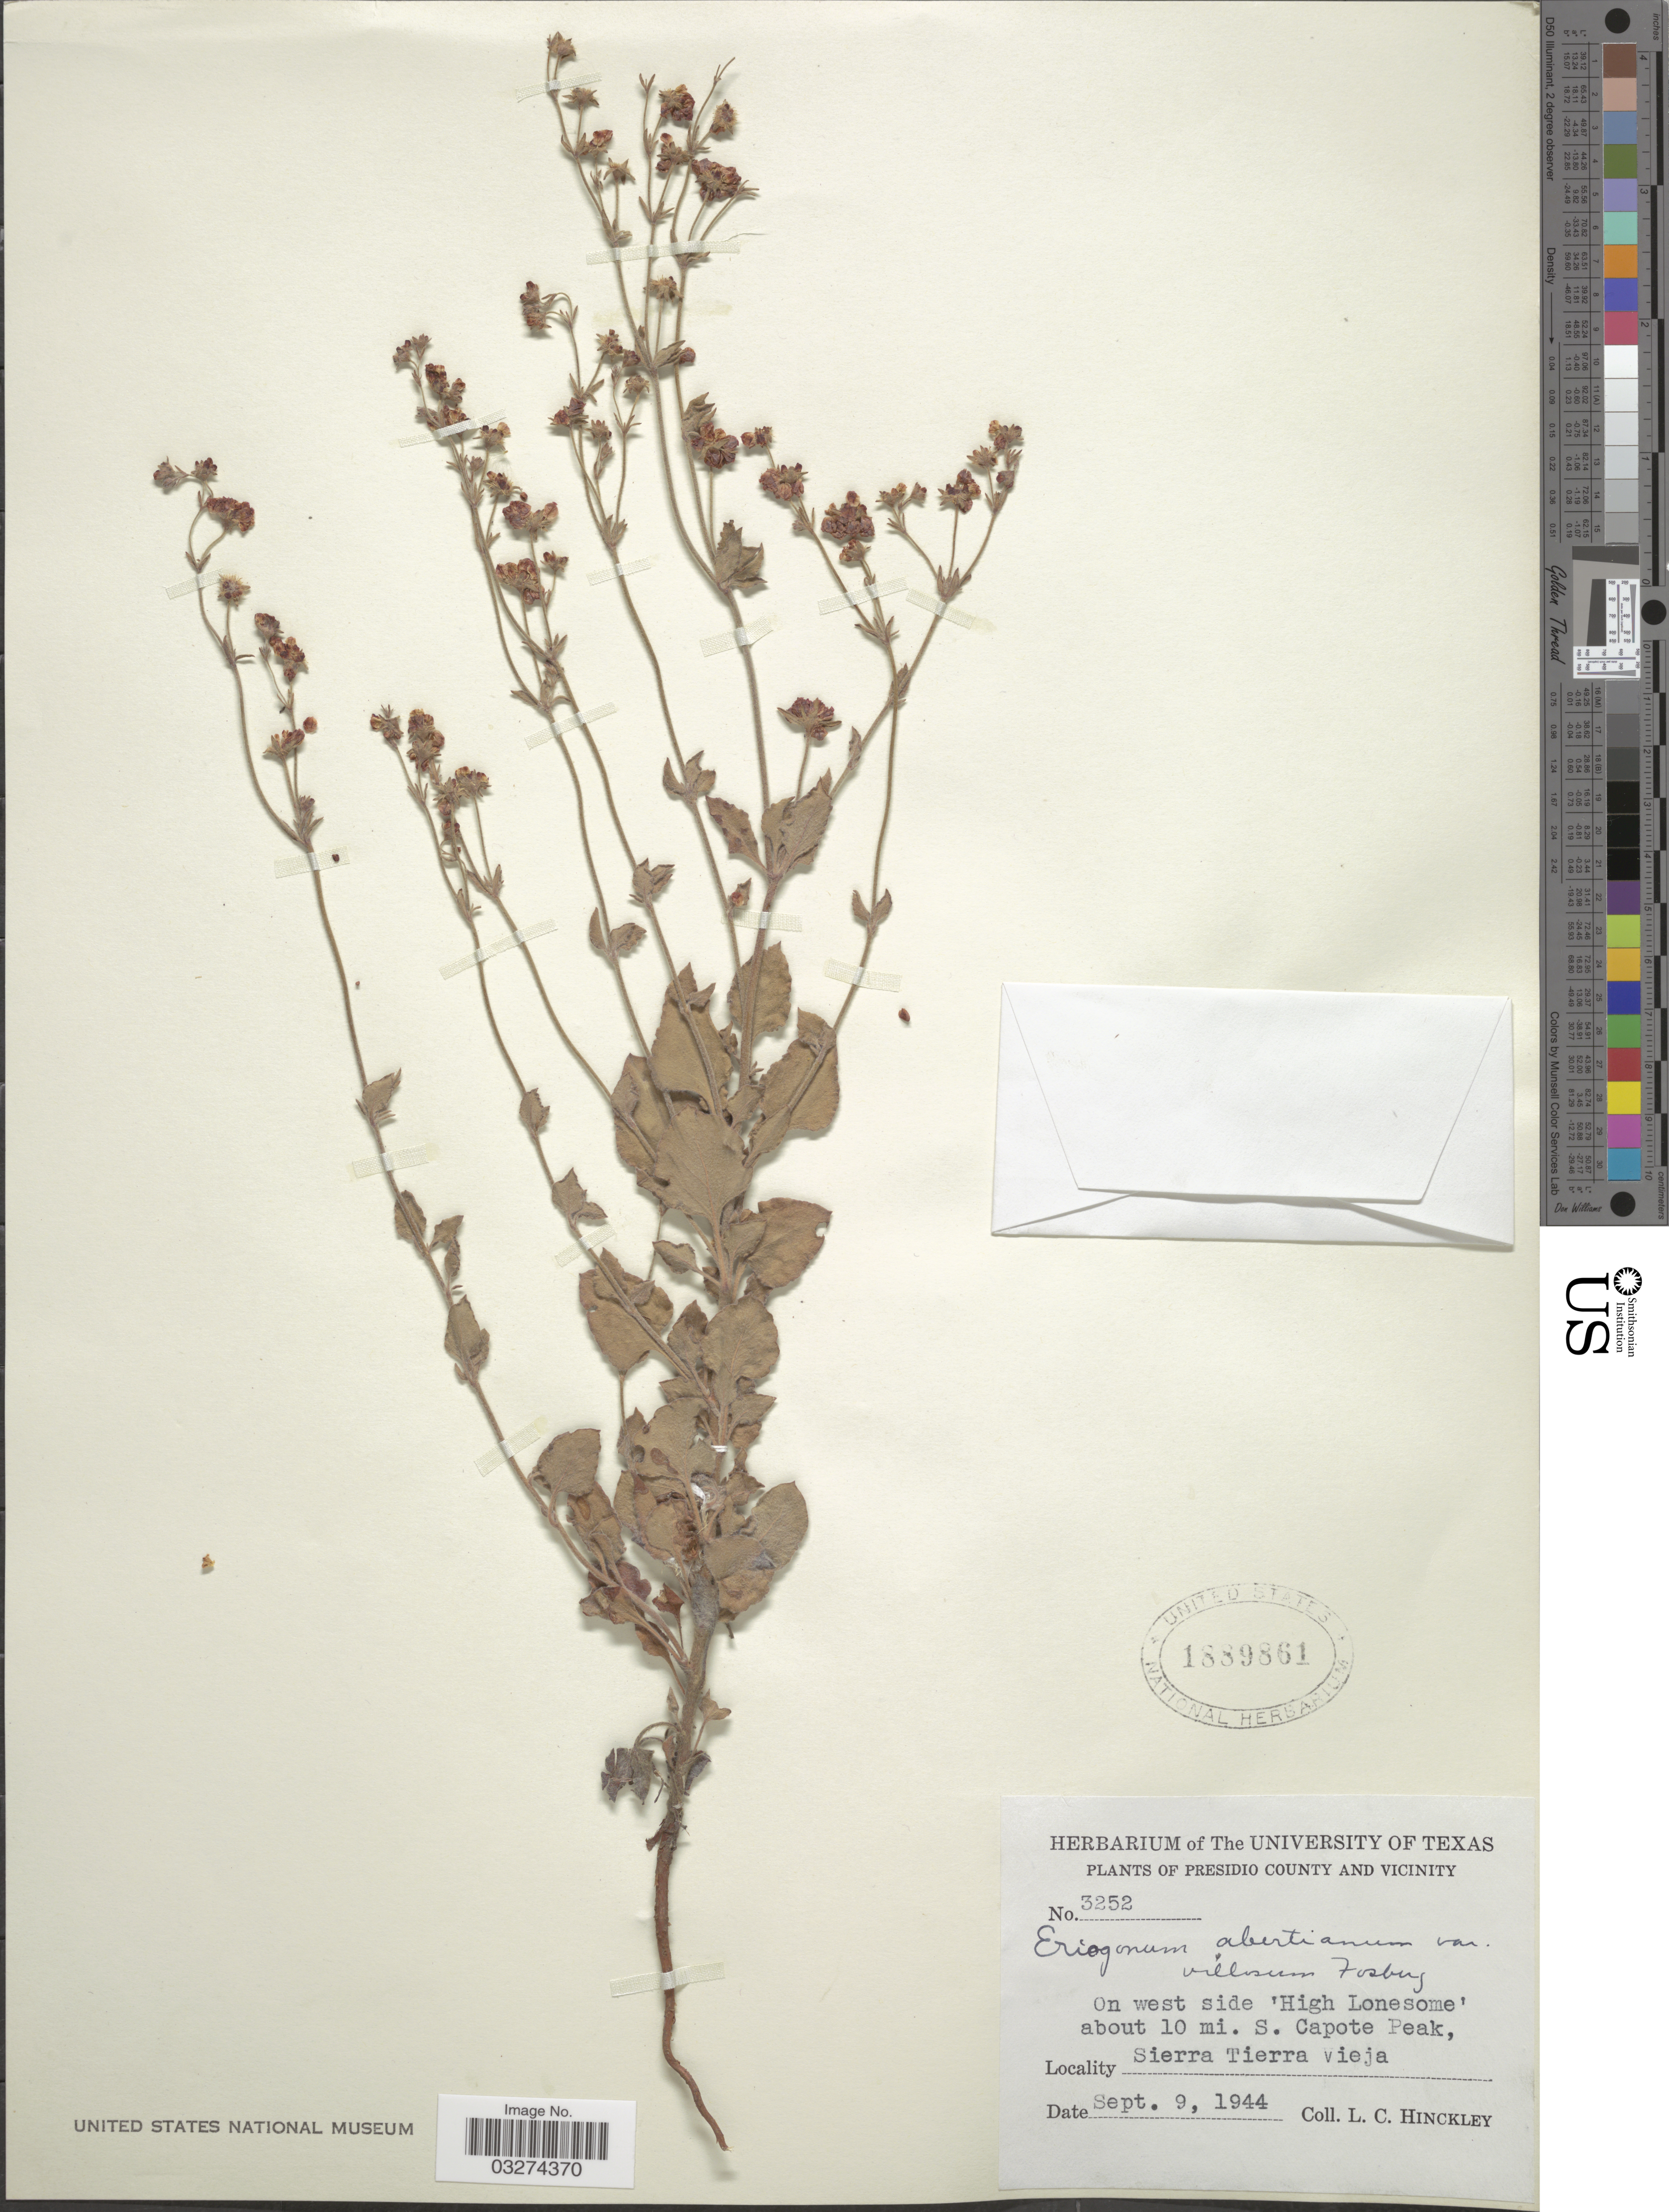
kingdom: Plantae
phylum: Tracheophyta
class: Magnoliopsida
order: Caryophyllales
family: Polygonaceae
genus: Eriogonum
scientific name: Eriogonum abertianum var. ruberrimum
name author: (Gand.) Gand.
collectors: L. Hinckley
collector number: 3252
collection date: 1944-09-09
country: United States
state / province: Texas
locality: Presidio County and vicinity, On west side 'High Lonesome' about 10 mi. S. Capote Peak, Sierra Tierra Vieja.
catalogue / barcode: US 1889861